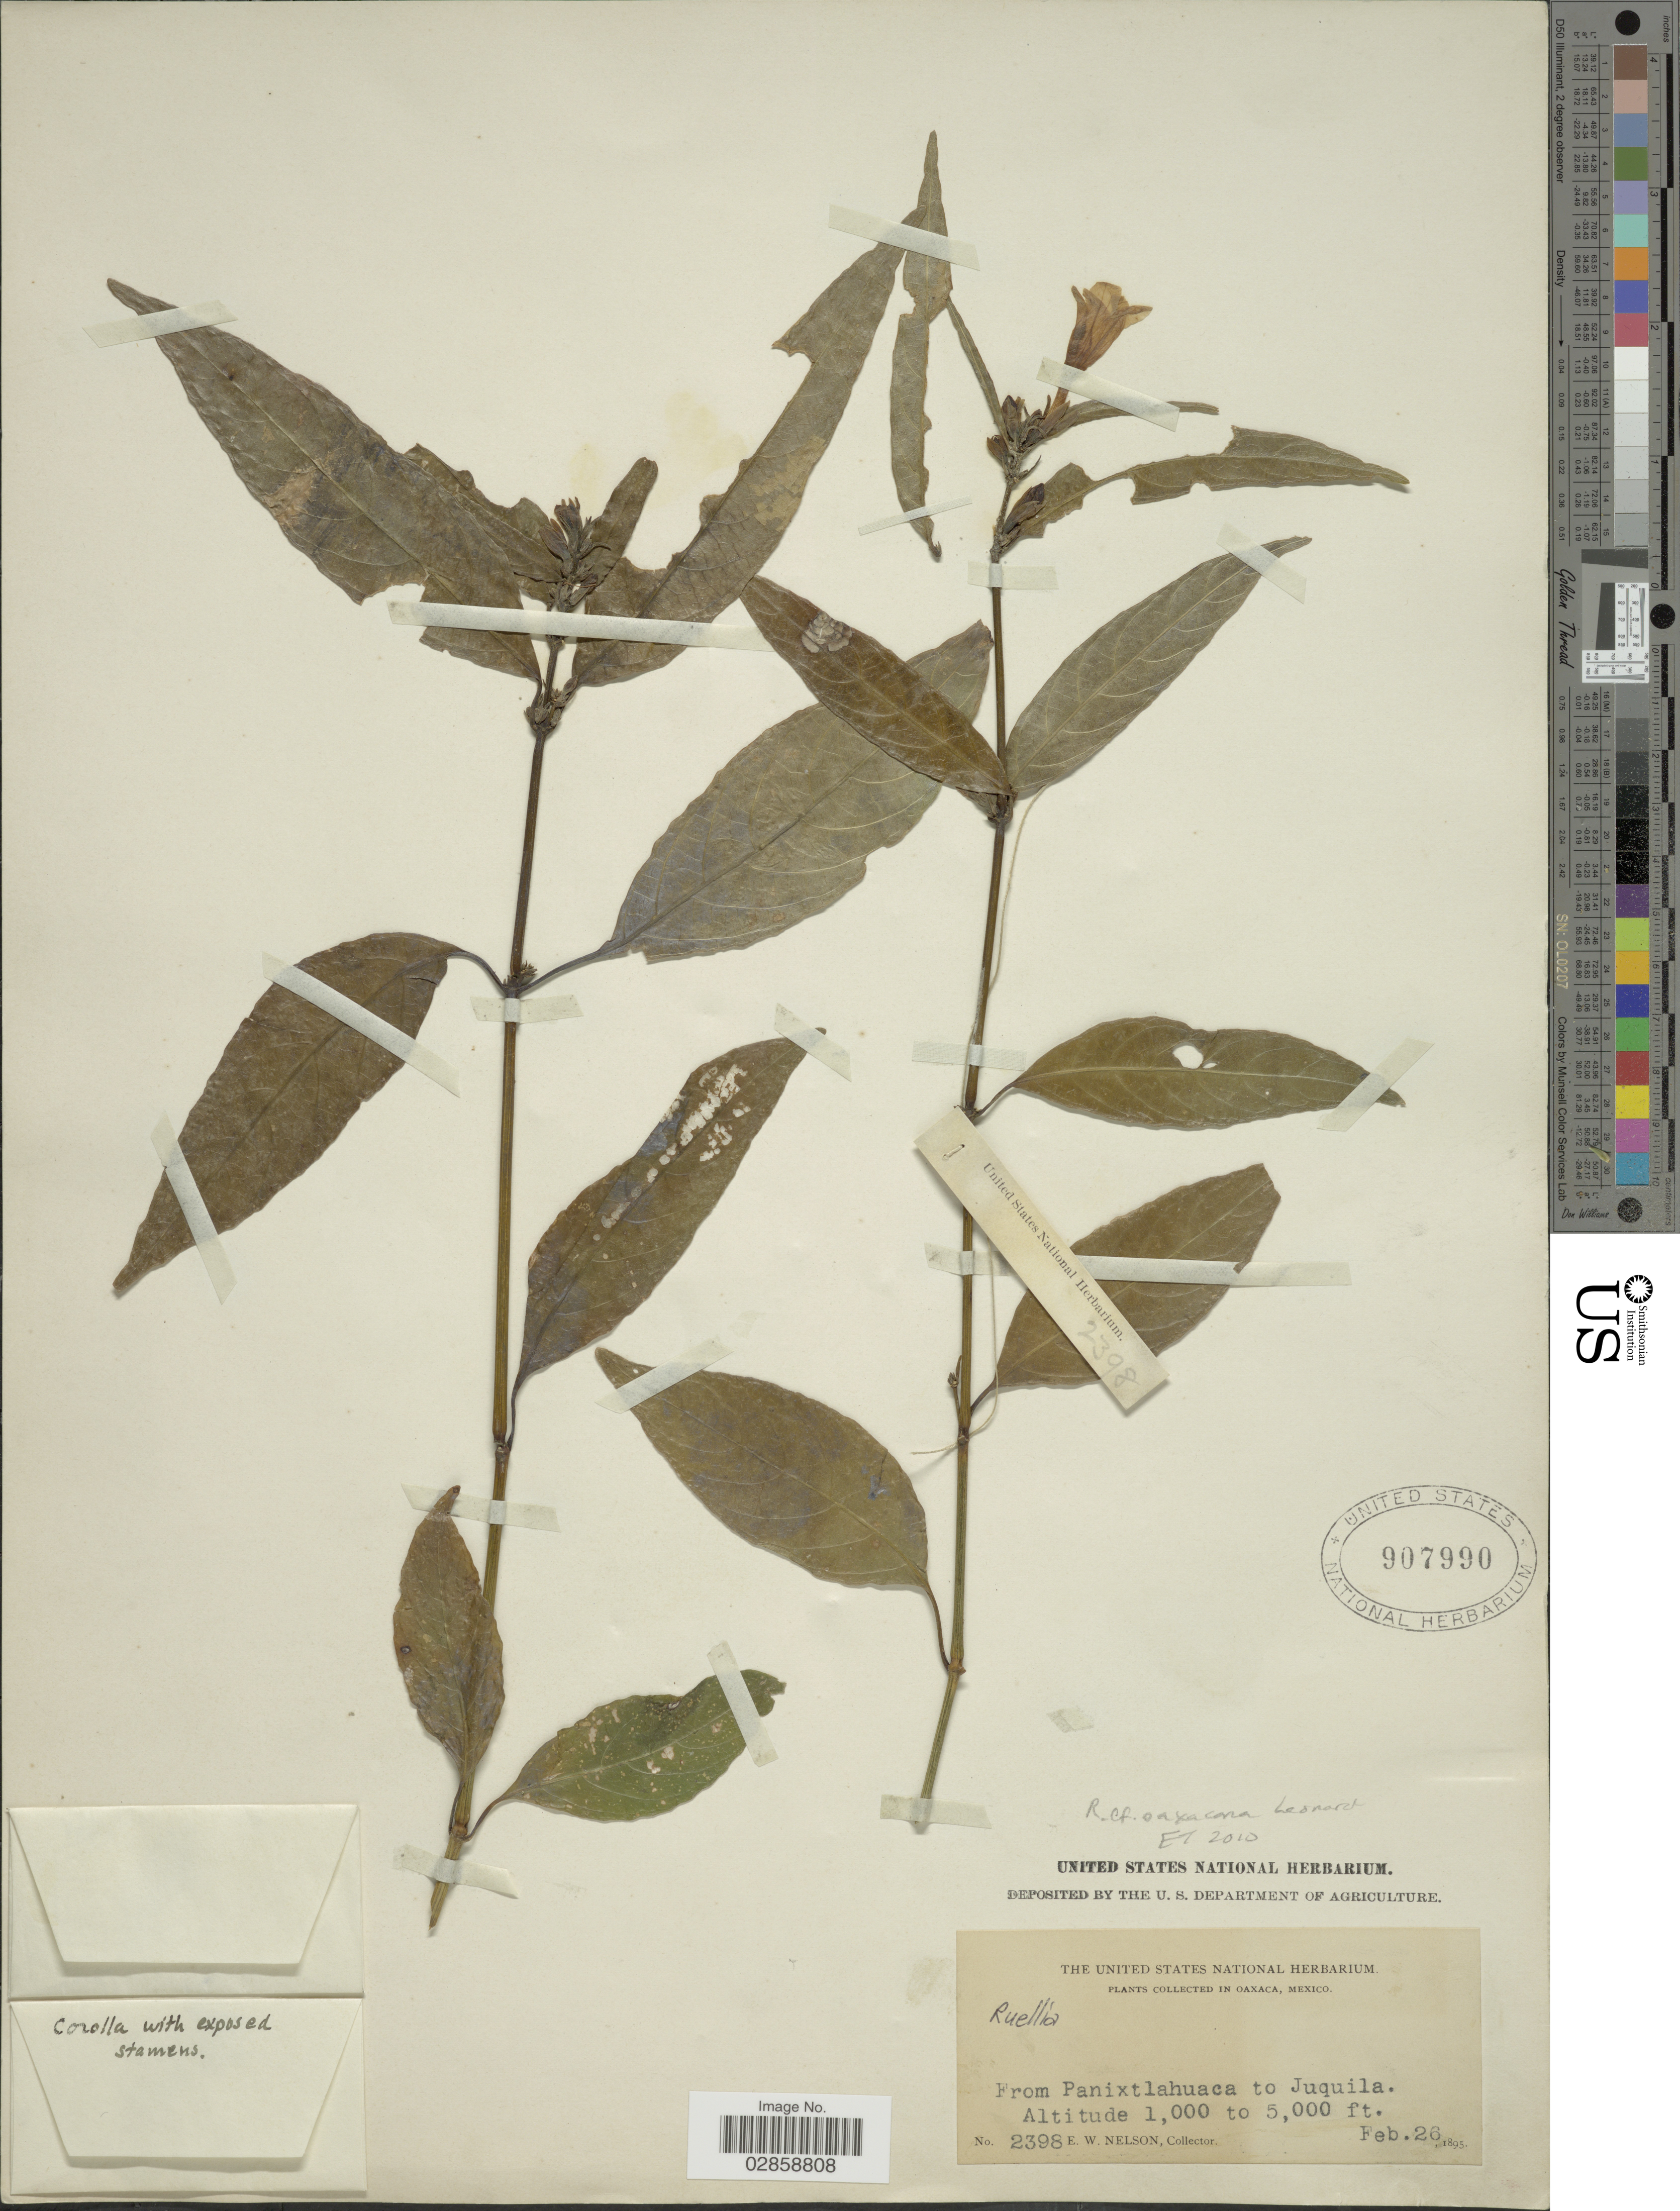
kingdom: Plantae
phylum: Tracheophyta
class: Magnoliopsida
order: Lamiales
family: Acanthaceae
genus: Ruellia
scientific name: Ruellia sp.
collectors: E. W. Nelson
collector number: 2398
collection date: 1895-02-26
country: Mexico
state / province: Oaxaca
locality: From Panixtlahuaca to Juquila.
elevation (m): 305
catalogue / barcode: US 907990